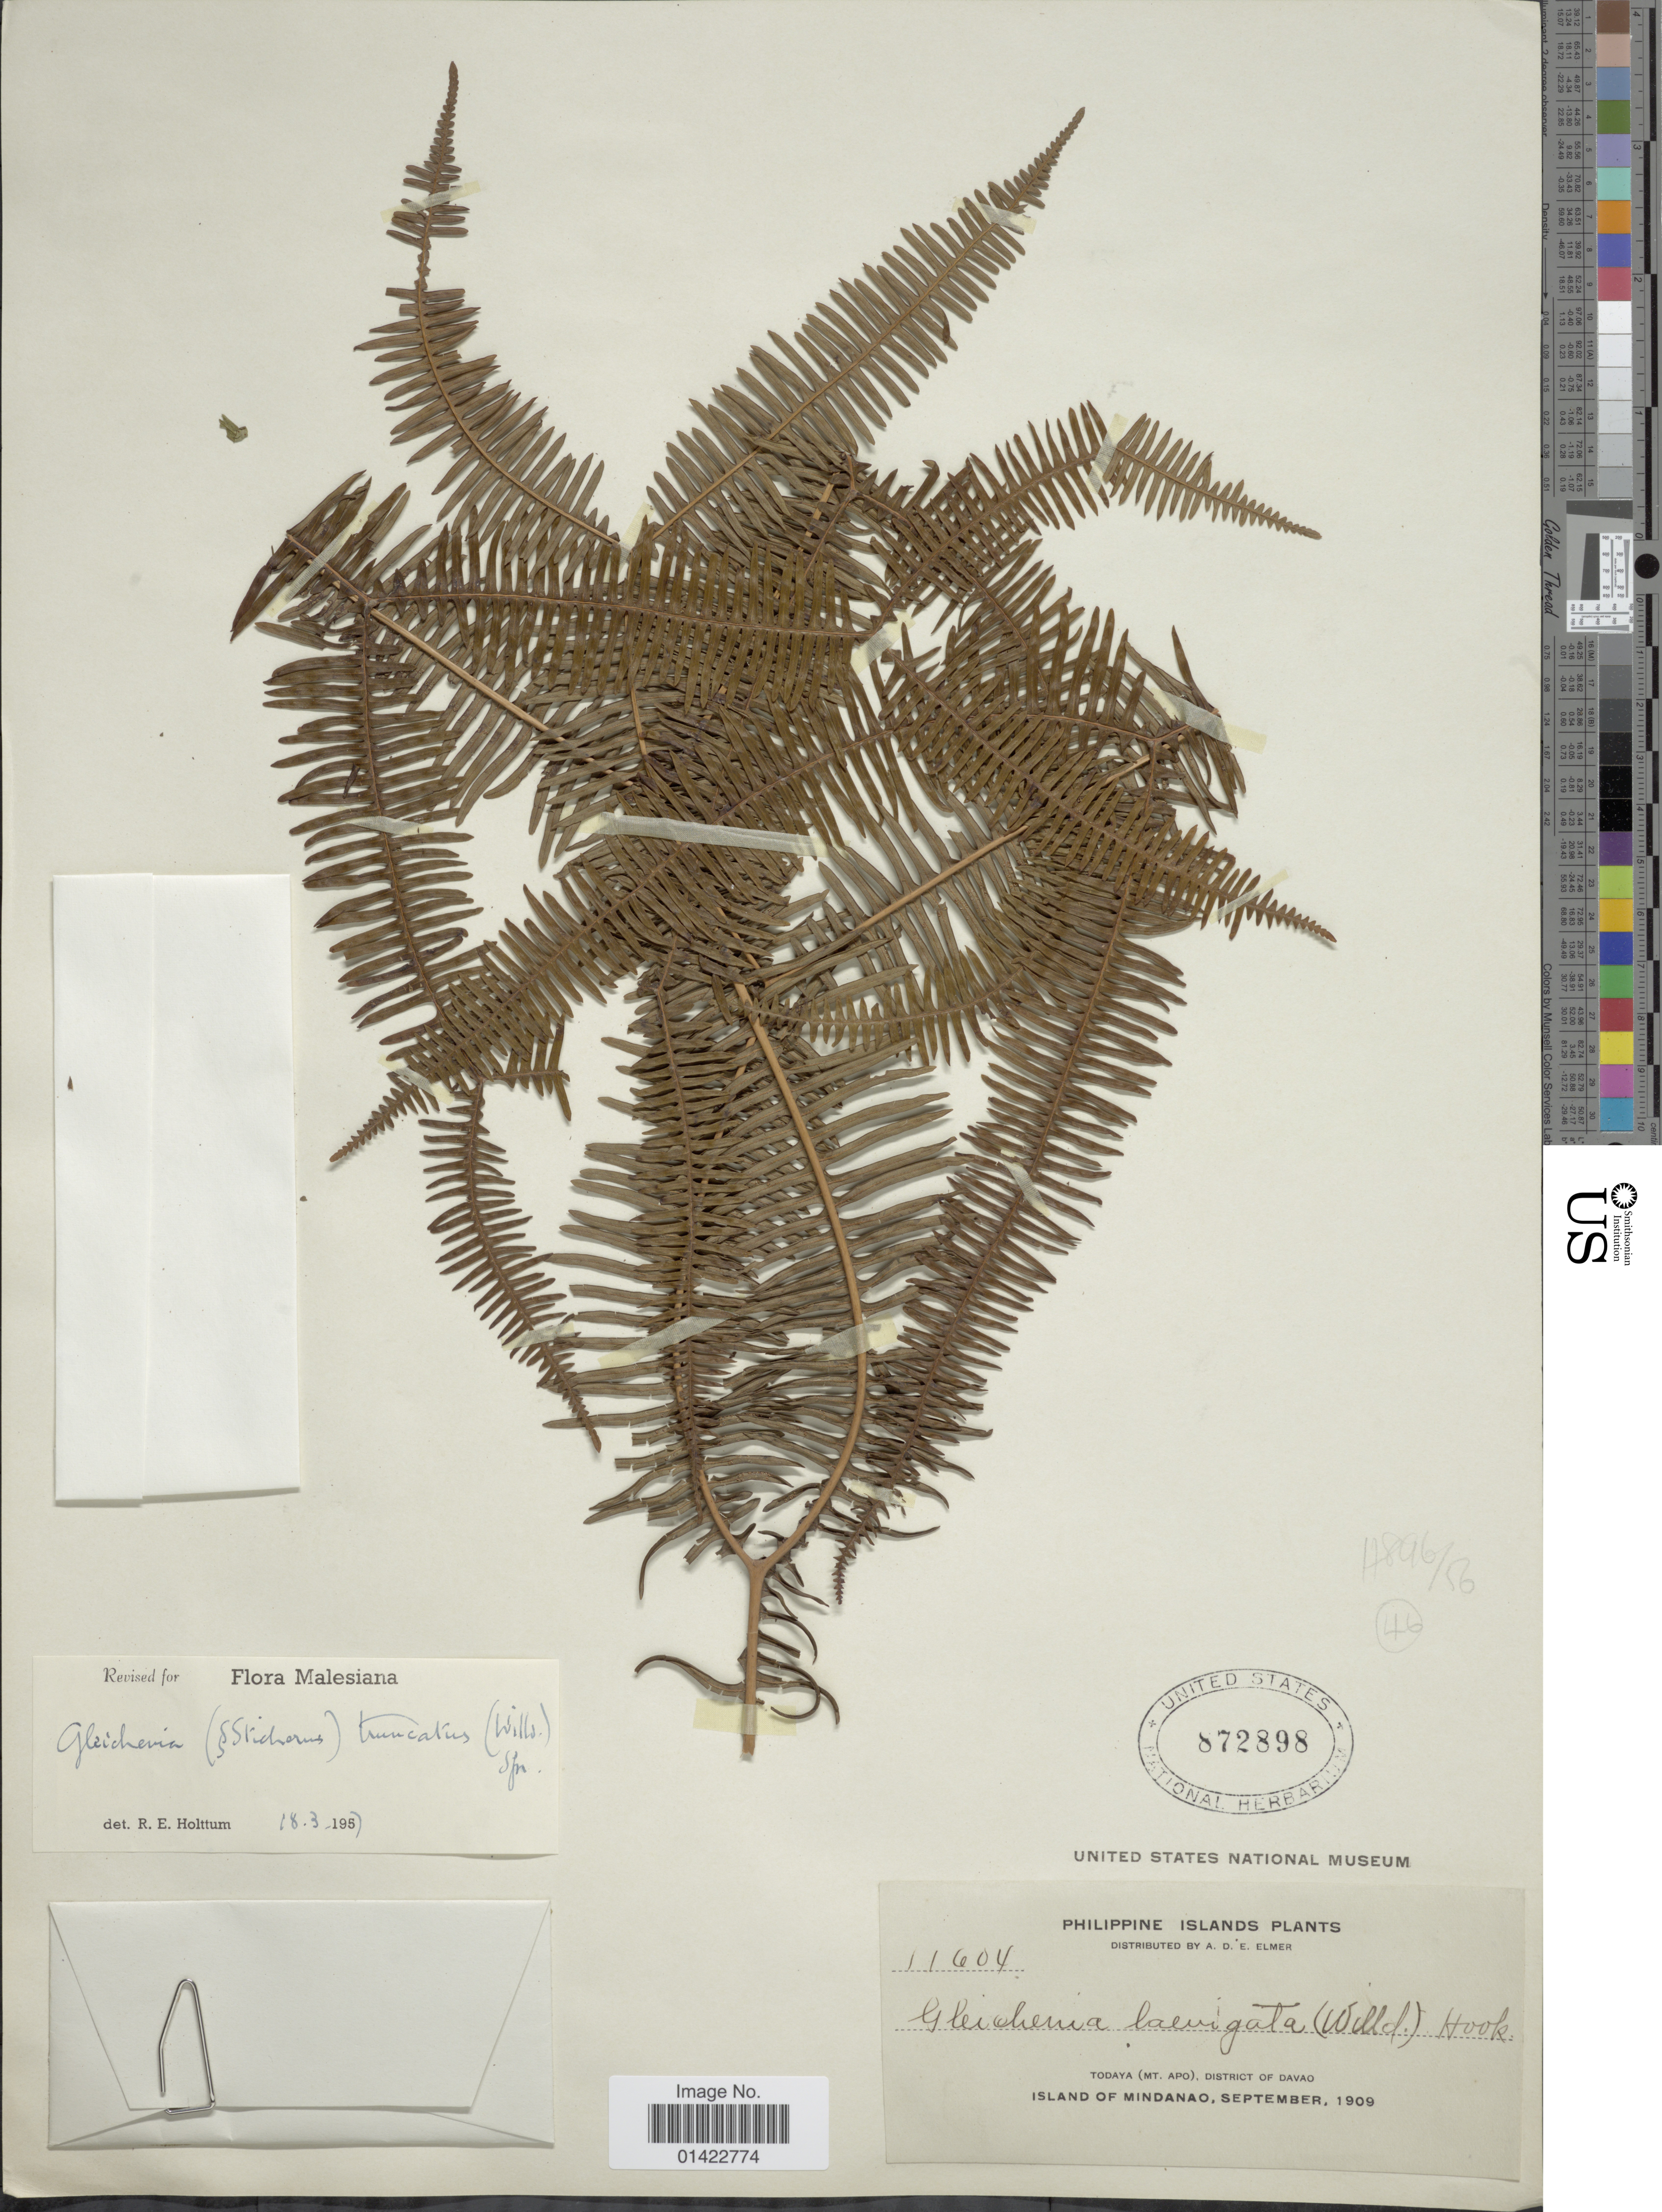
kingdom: Plantae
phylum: Tracheophyta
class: Polypodiopsida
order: Gleicheniales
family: Gleicheniaceae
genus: Sticherus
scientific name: Sticherus truncatus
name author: (Willd.) Nakai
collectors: A. D. E. Elmer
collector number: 11604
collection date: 1909-09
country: Philippines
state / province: Davao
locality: Todaya (Mt. Apo). district of Davao, island of Mindanao.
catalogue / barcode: US 872898